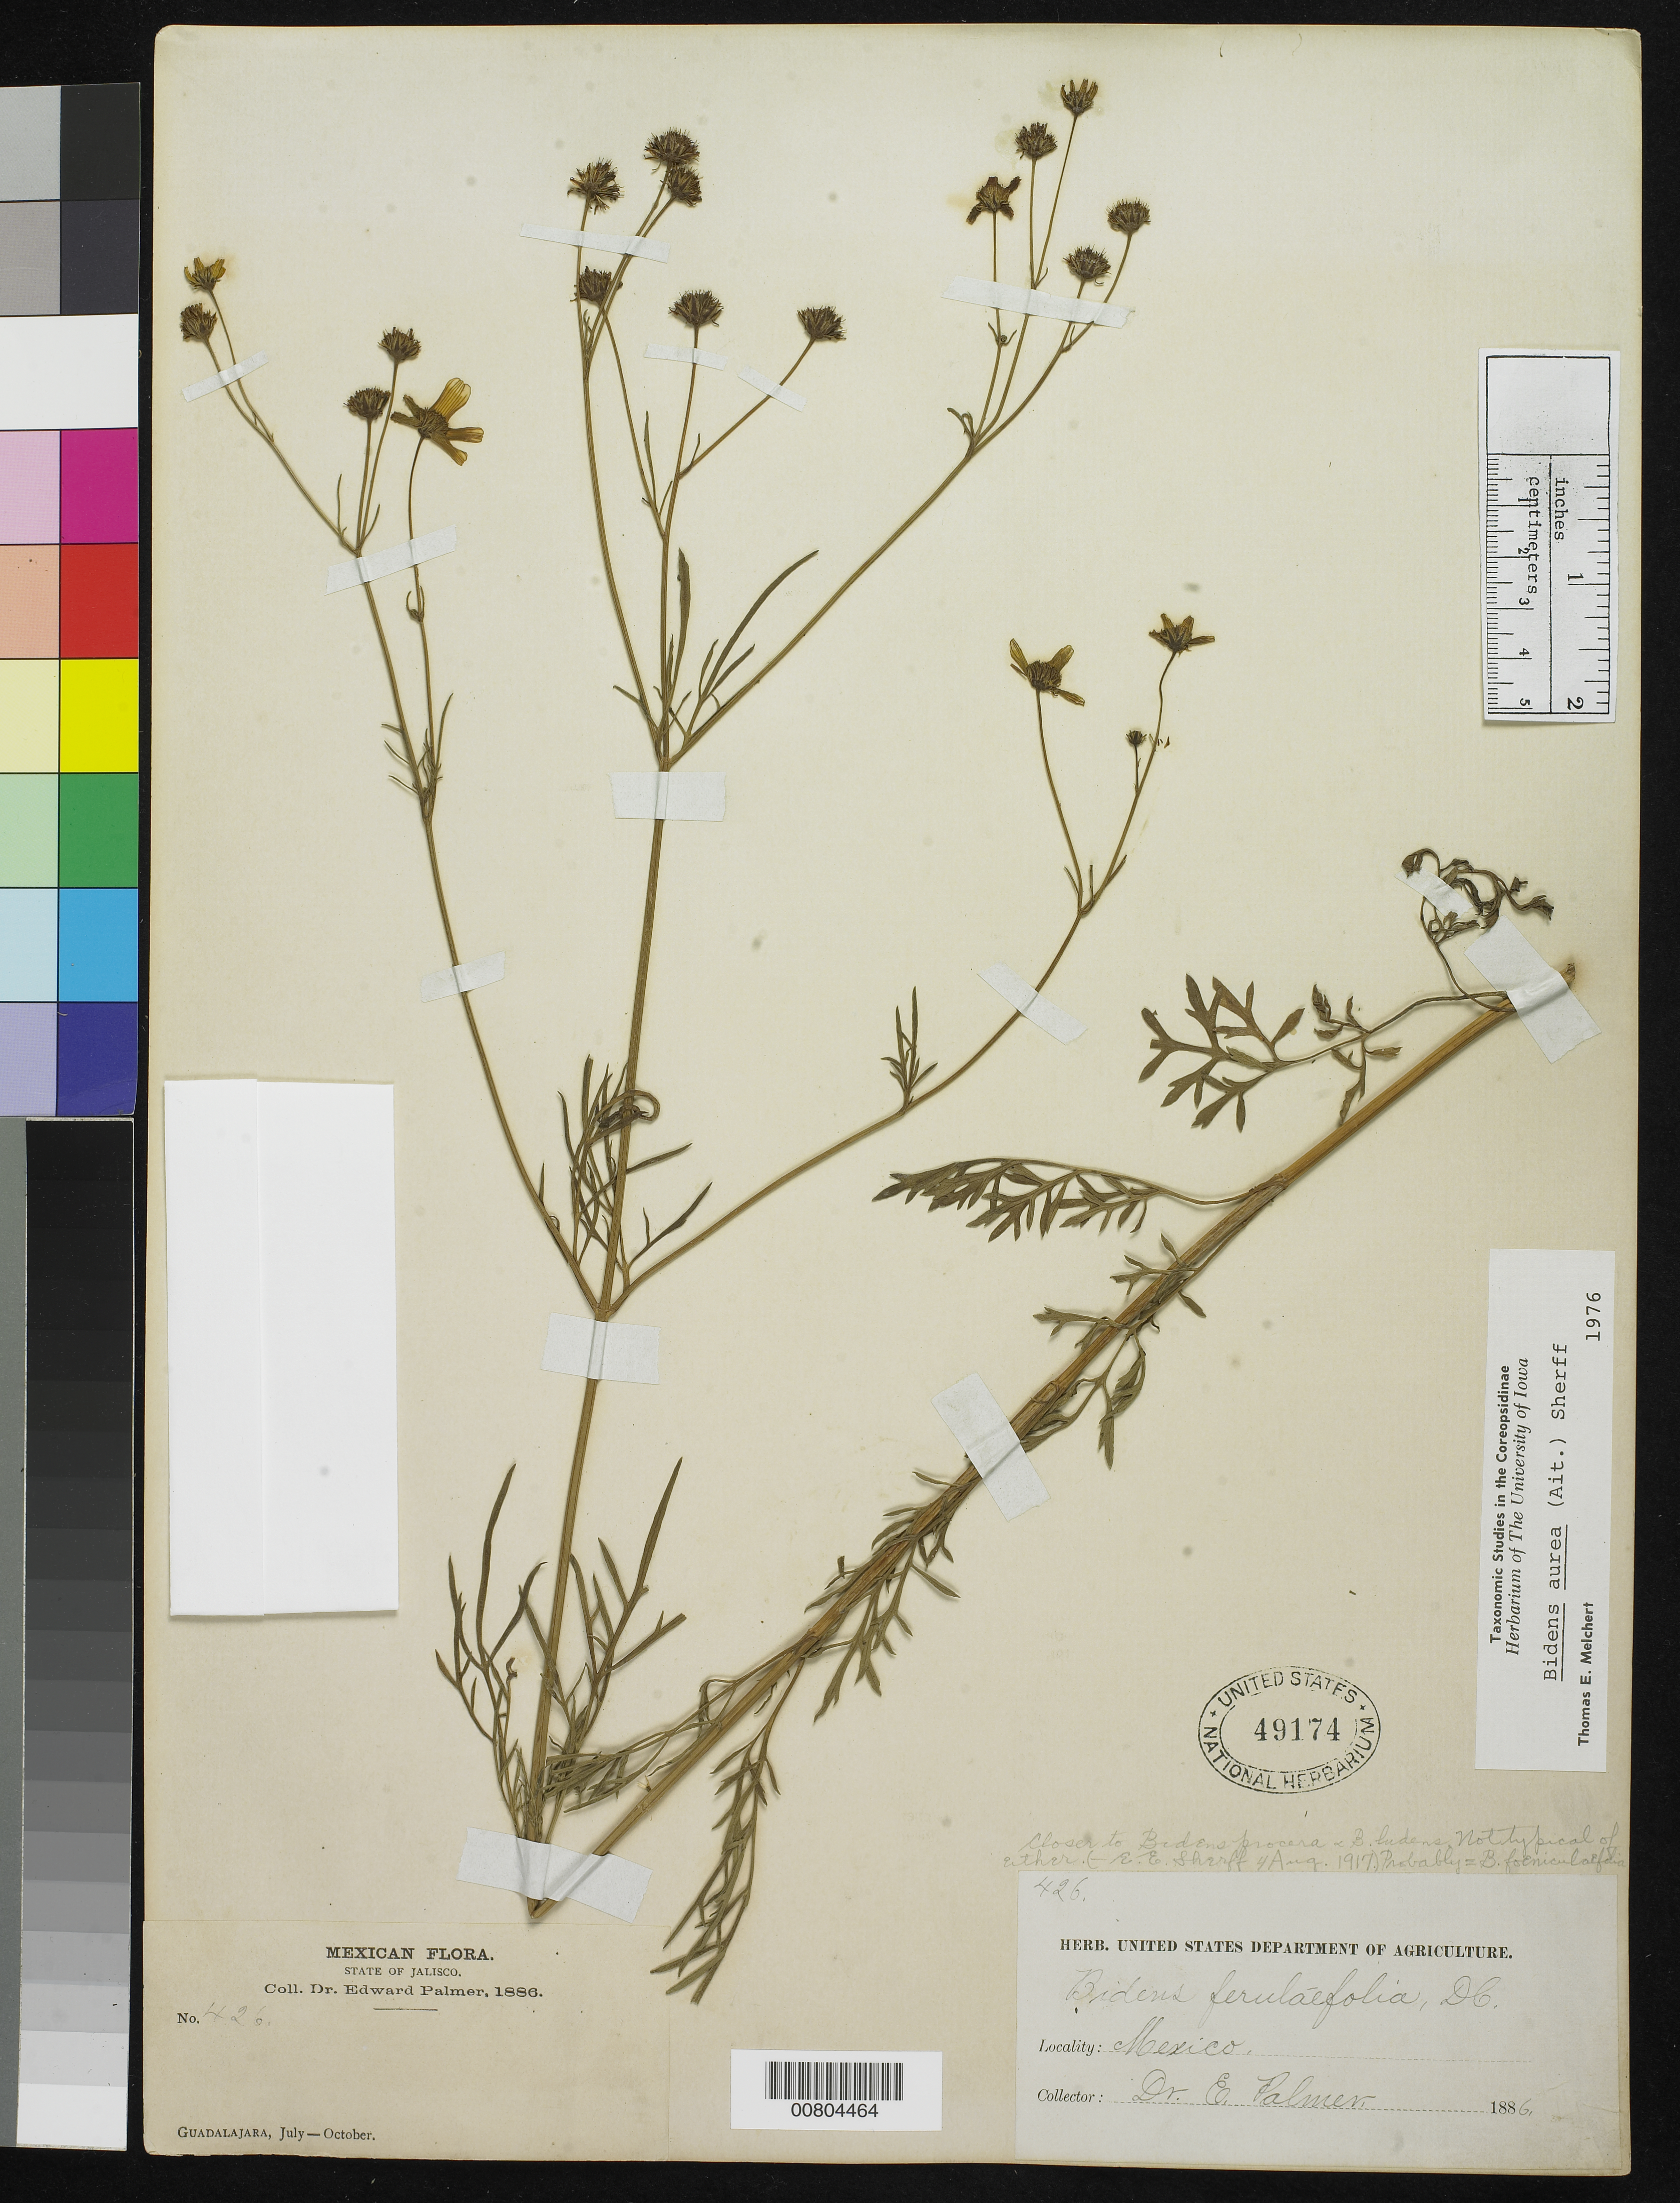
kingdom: Plantae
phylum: Tracheophyta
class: Magnoliopsida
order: Asterales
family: Asteraceae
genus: Bidens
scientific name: Bidens aurea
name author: (Aiton) Sherff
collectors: E. Palmer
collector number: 426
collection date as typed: Jul 1886 to -- Oct 1886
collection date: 1886-07/1886-10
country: Mexico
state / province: Jalisco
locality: Guadalajara, Jalisco.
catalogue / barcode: US 49174